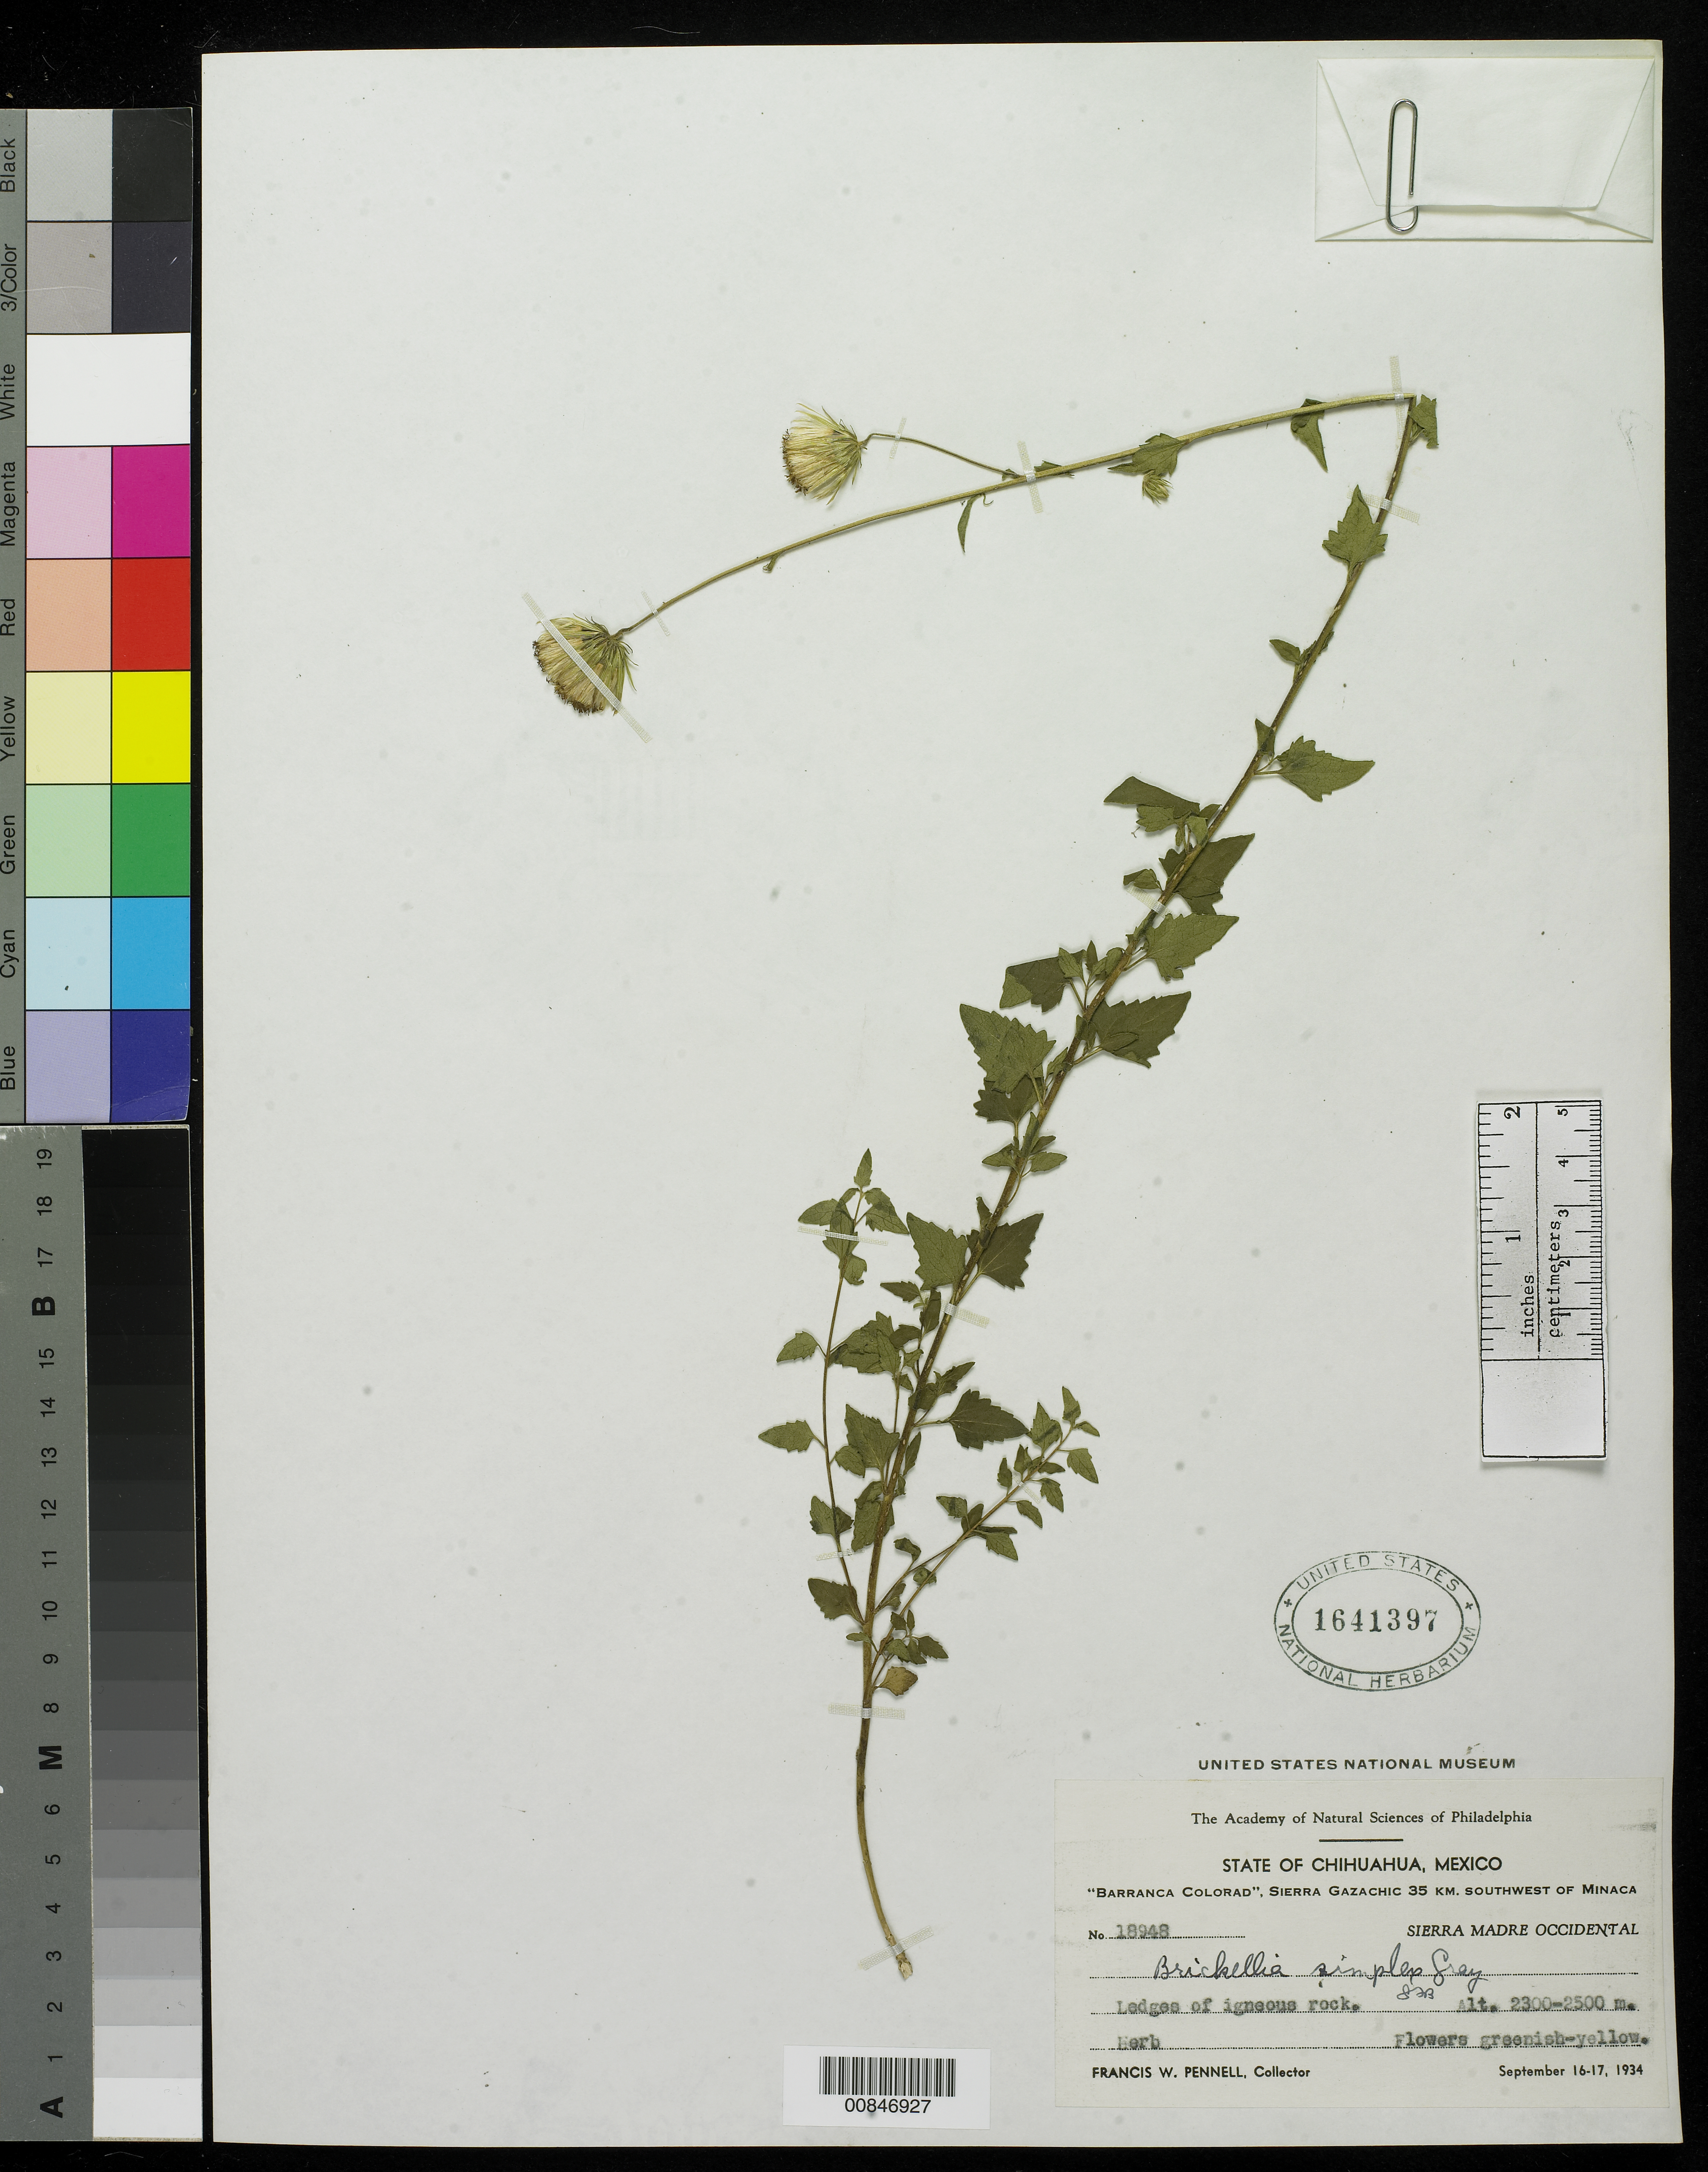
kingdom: Plantae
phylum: Tracheophyta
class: Magnoliopsida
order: Asterales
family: Asteraceae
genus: Brickellia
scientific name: Brickellia simplex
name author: A. Gray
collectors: F. W. Pennell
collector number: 18948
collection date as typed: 16 Sep 1934 to 17 Sep 1934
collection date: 1934-09-16/1934-09-17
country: Mexico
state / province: Chihuahua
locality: Barranca Colorad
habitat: Ledges of igneous rock.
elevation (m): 2500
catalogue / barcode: US 1641397